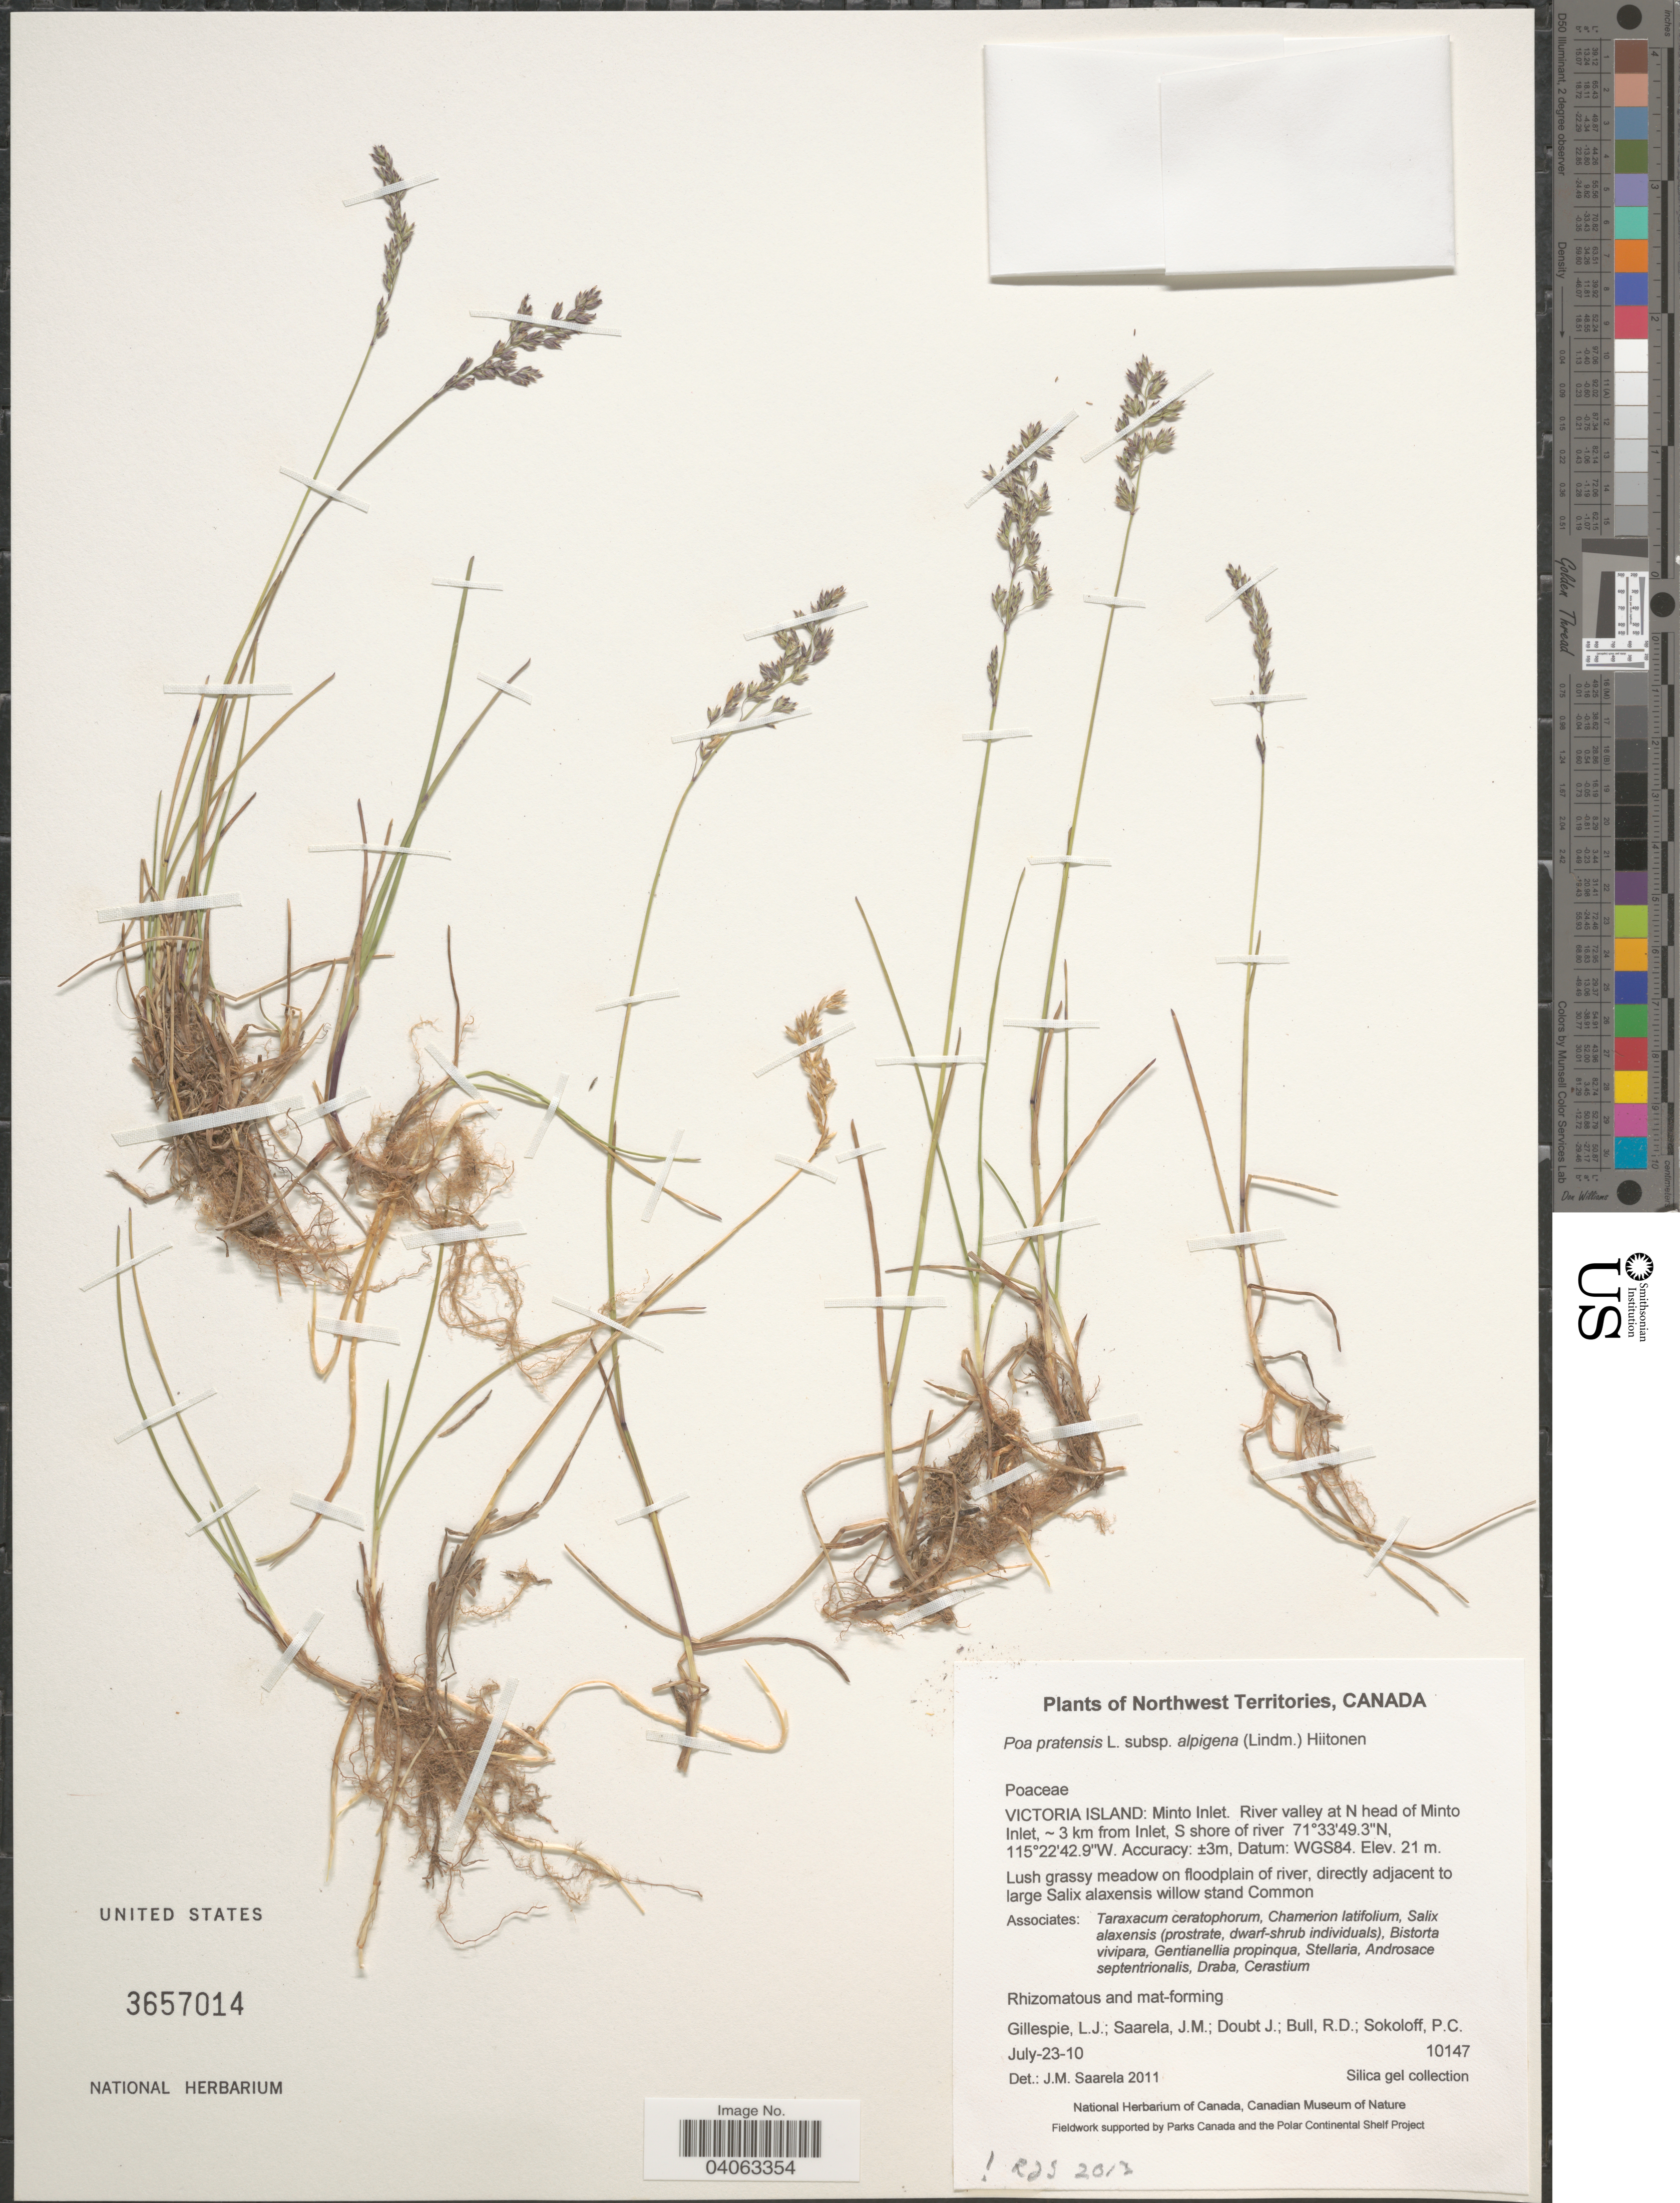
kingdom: Plantae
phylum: Tracheophyta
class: Liliopsida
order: Poales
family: Poaceae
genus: Poa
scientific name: Poa pratensis subsp. alpigena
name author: (Lindm.) Hiitonen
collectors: L. Gillespie, J. Saarela, J. Doubt, R. Bull & P. Sokoloff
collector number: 10147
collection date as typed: Transcribed d/m/y: 23/7/10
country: Canada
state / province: Northwest Territories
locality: Victoria Island: Minto Inlet. River valley at N head of Minto Inlet, - 3 km from Inlet, S shore of river. Datum: WGS84.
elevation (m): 21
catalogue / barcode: US 3657014